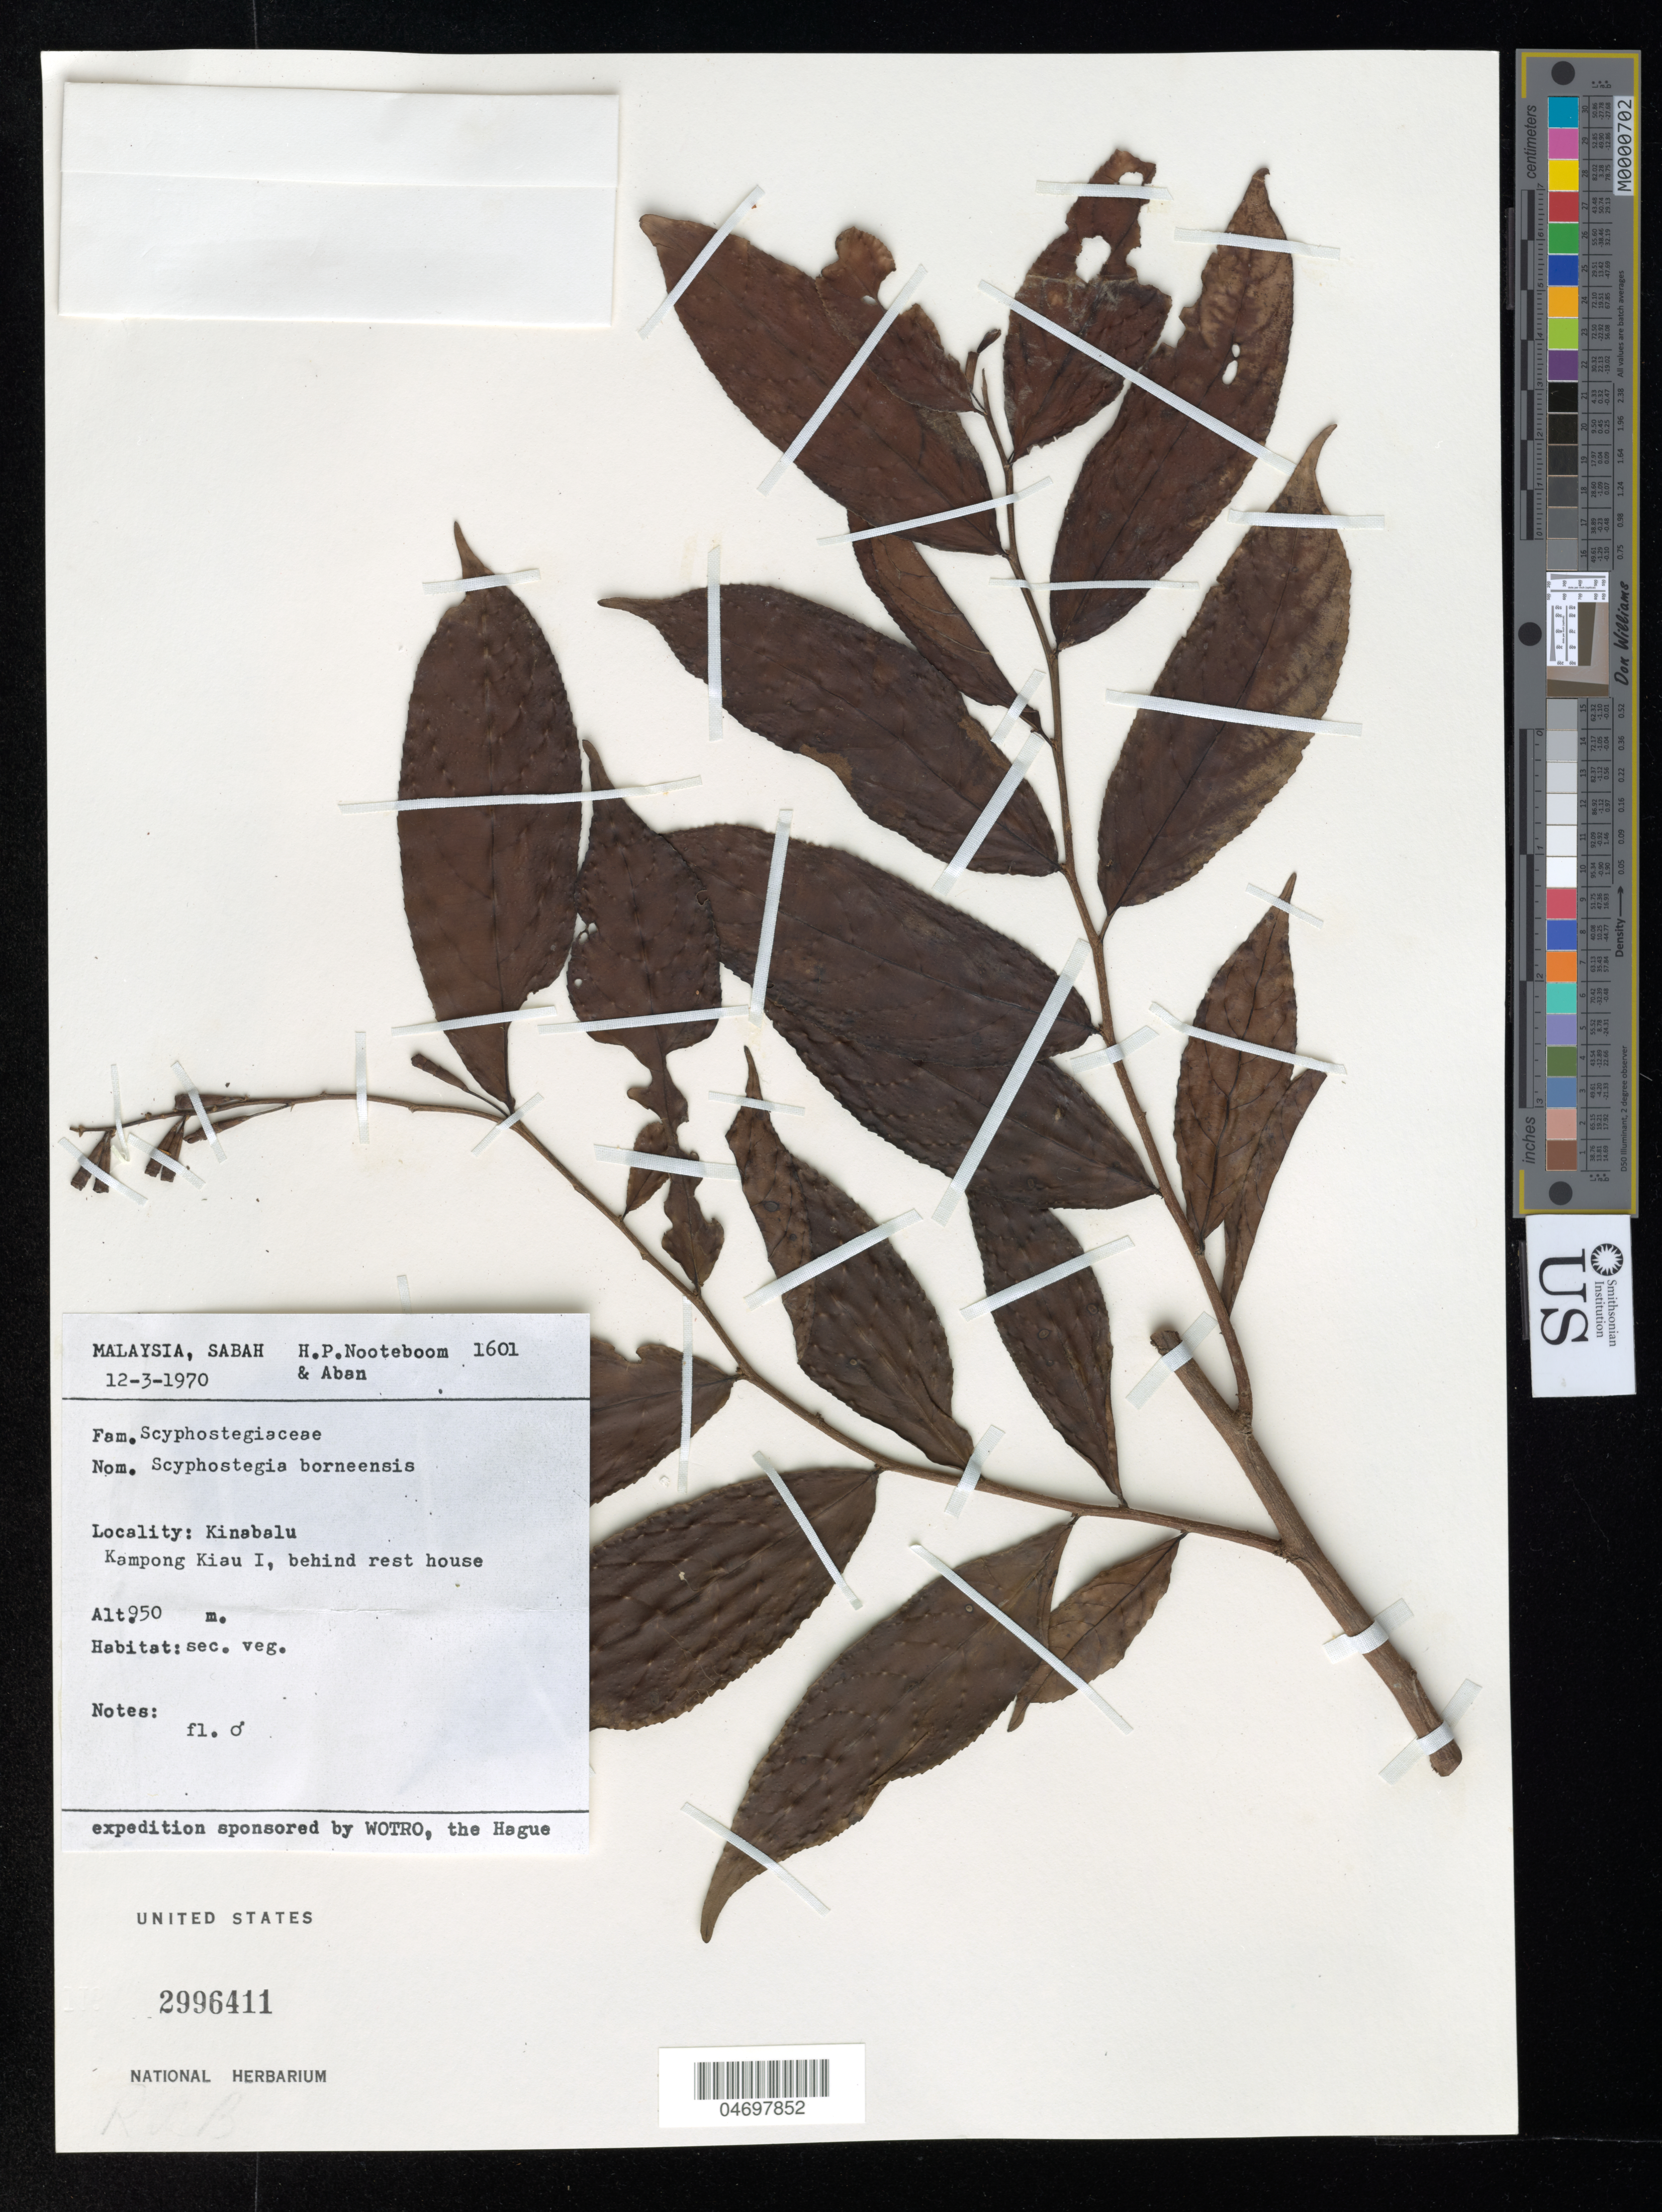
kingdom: Plantae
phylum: Tracheophyta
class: Magnoliopsida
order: Malpighiales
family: Salicaceae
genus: Scyphostegia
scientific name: Scyphostegia borneensis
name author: Stapf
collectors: H. P. Nooteboom & -- Aban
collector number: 1601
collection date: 1970-03-12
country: Malaysia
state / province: Sabah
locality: Kinabalu. Kampong Kiau I, near rest house.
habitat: Behind rest house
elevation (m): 950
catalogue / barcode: US 2996411